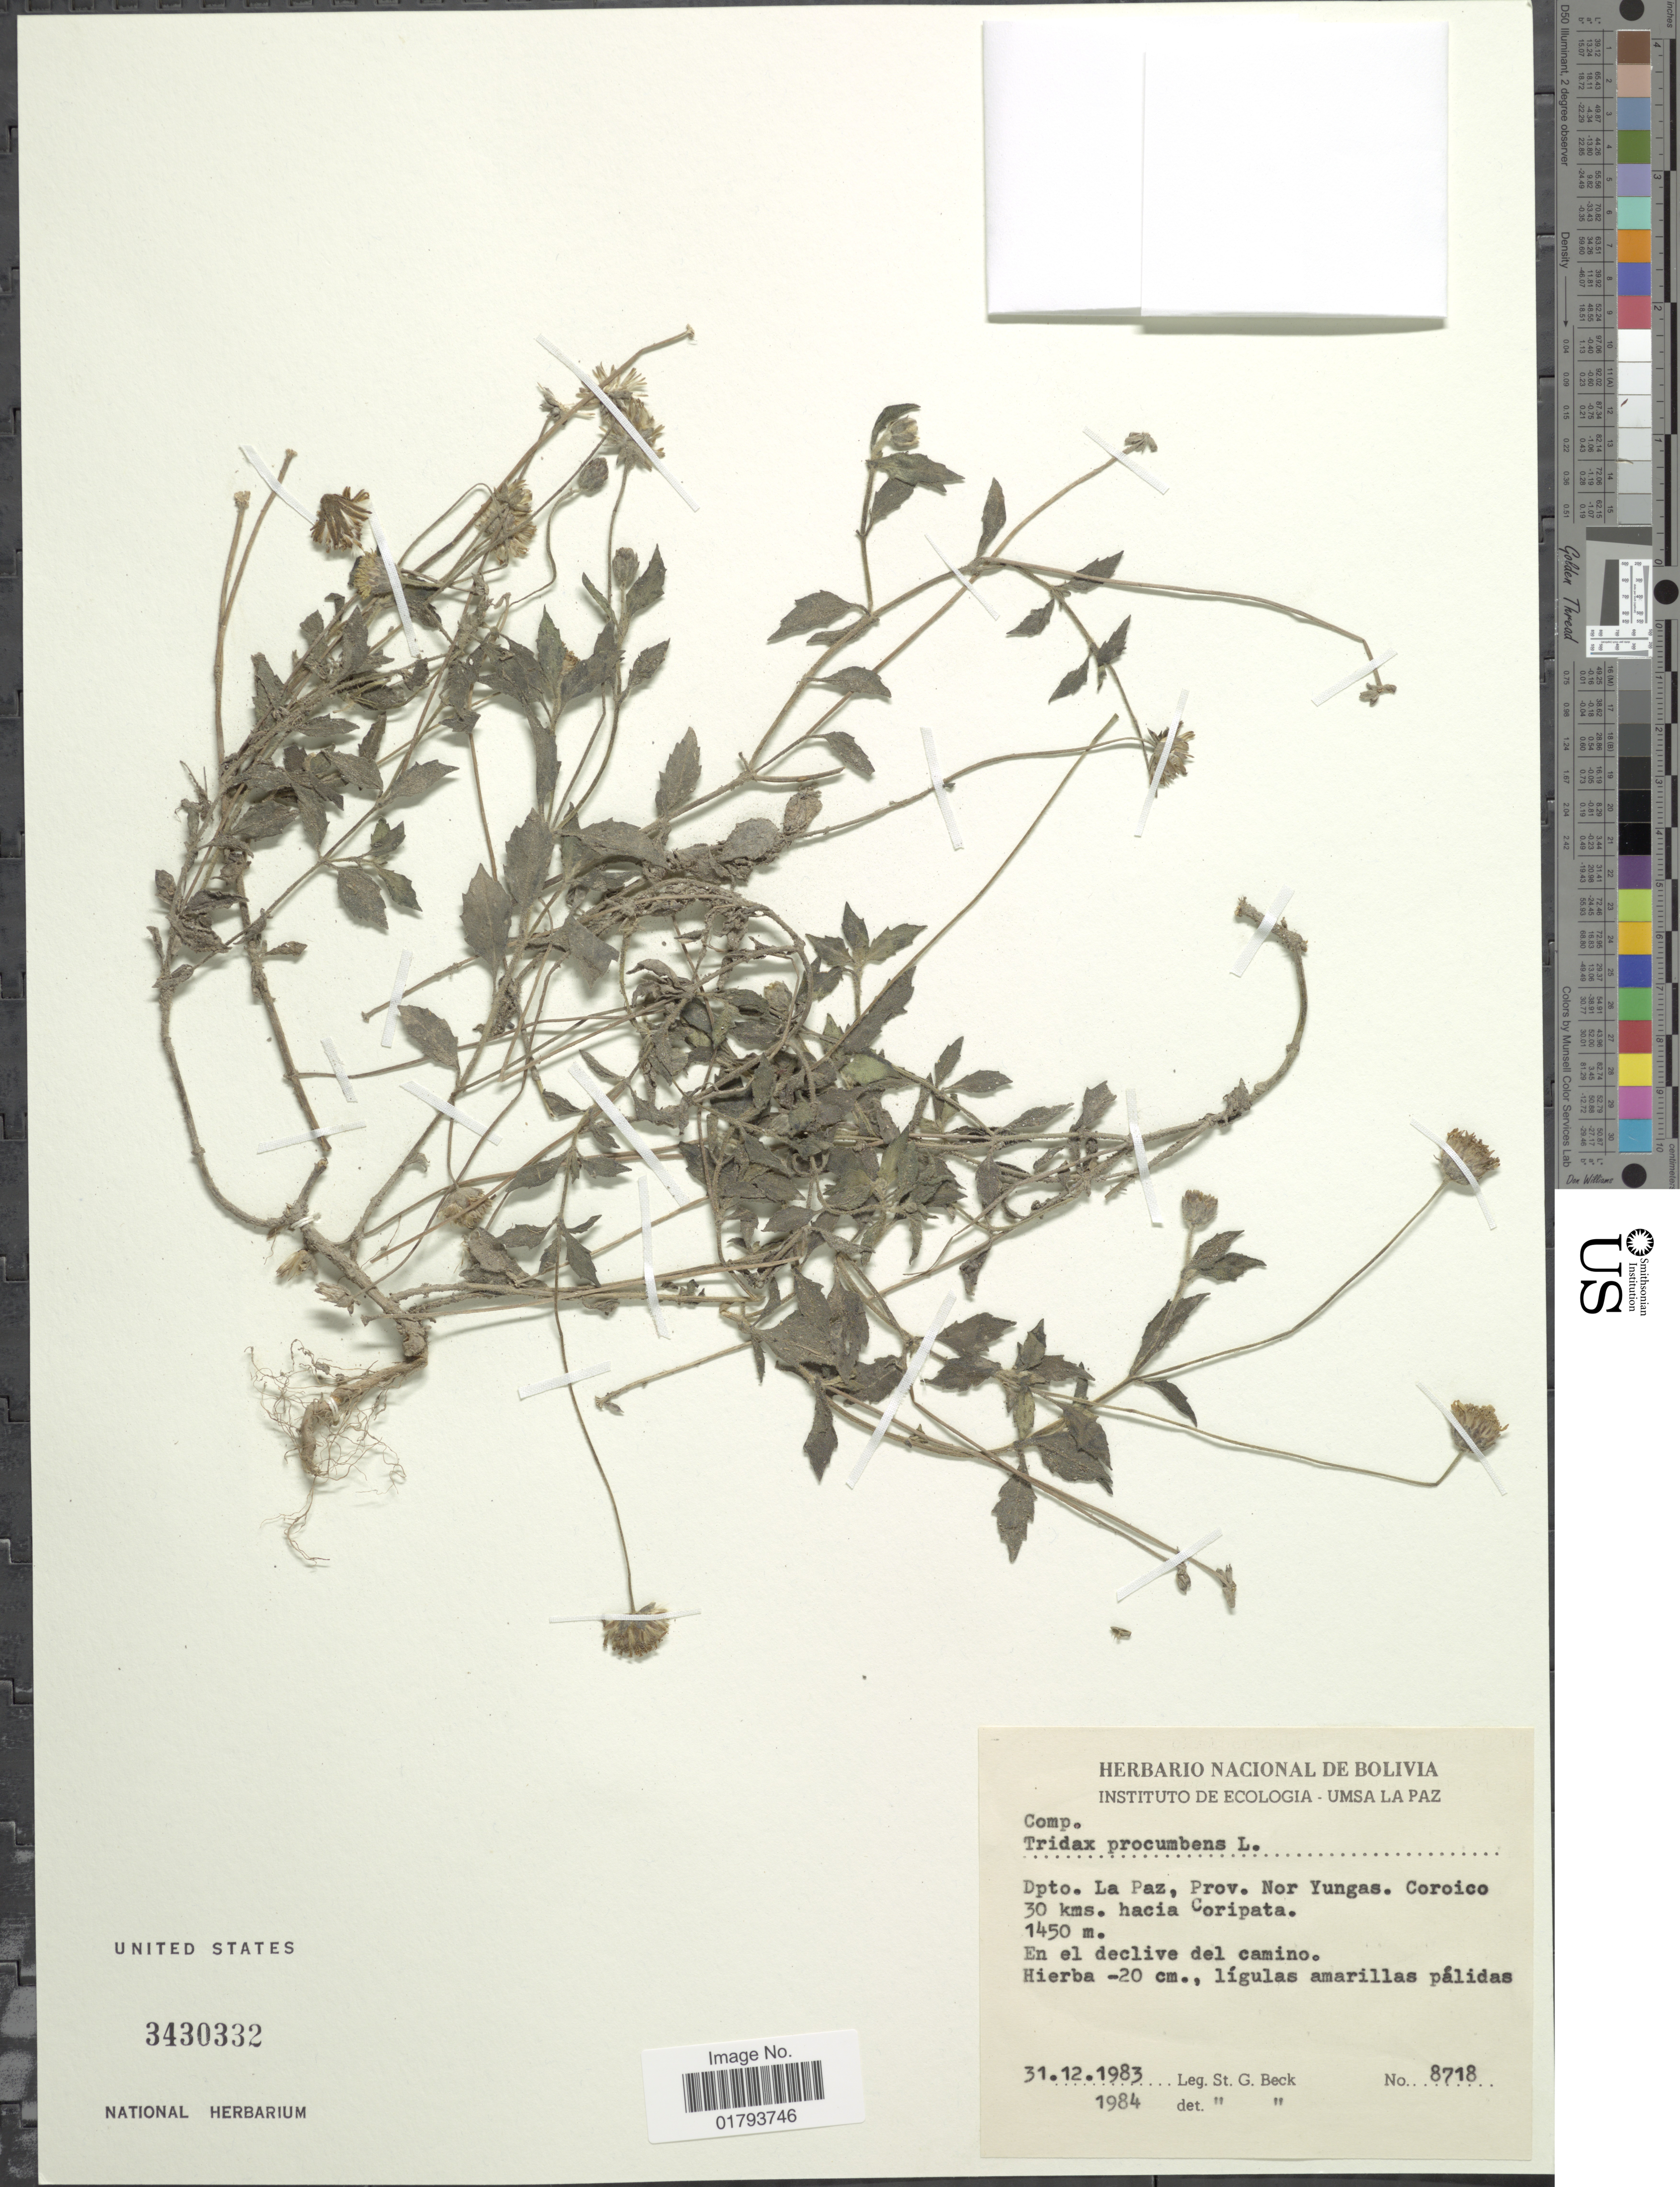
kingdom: Plantae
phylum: Tracheophyta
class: Magnoliopsida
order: Asterales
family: Asteraceae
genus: Tridax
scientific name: Tridax procumbens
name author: L.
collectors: S. G. Beck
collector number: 8718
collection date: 1983-12-31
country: Bolivia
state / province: La Paz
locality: Prov. Nor Yungas. Coroico 30 kms. hacia Coripata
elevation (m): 1450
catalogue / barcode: US 3430332